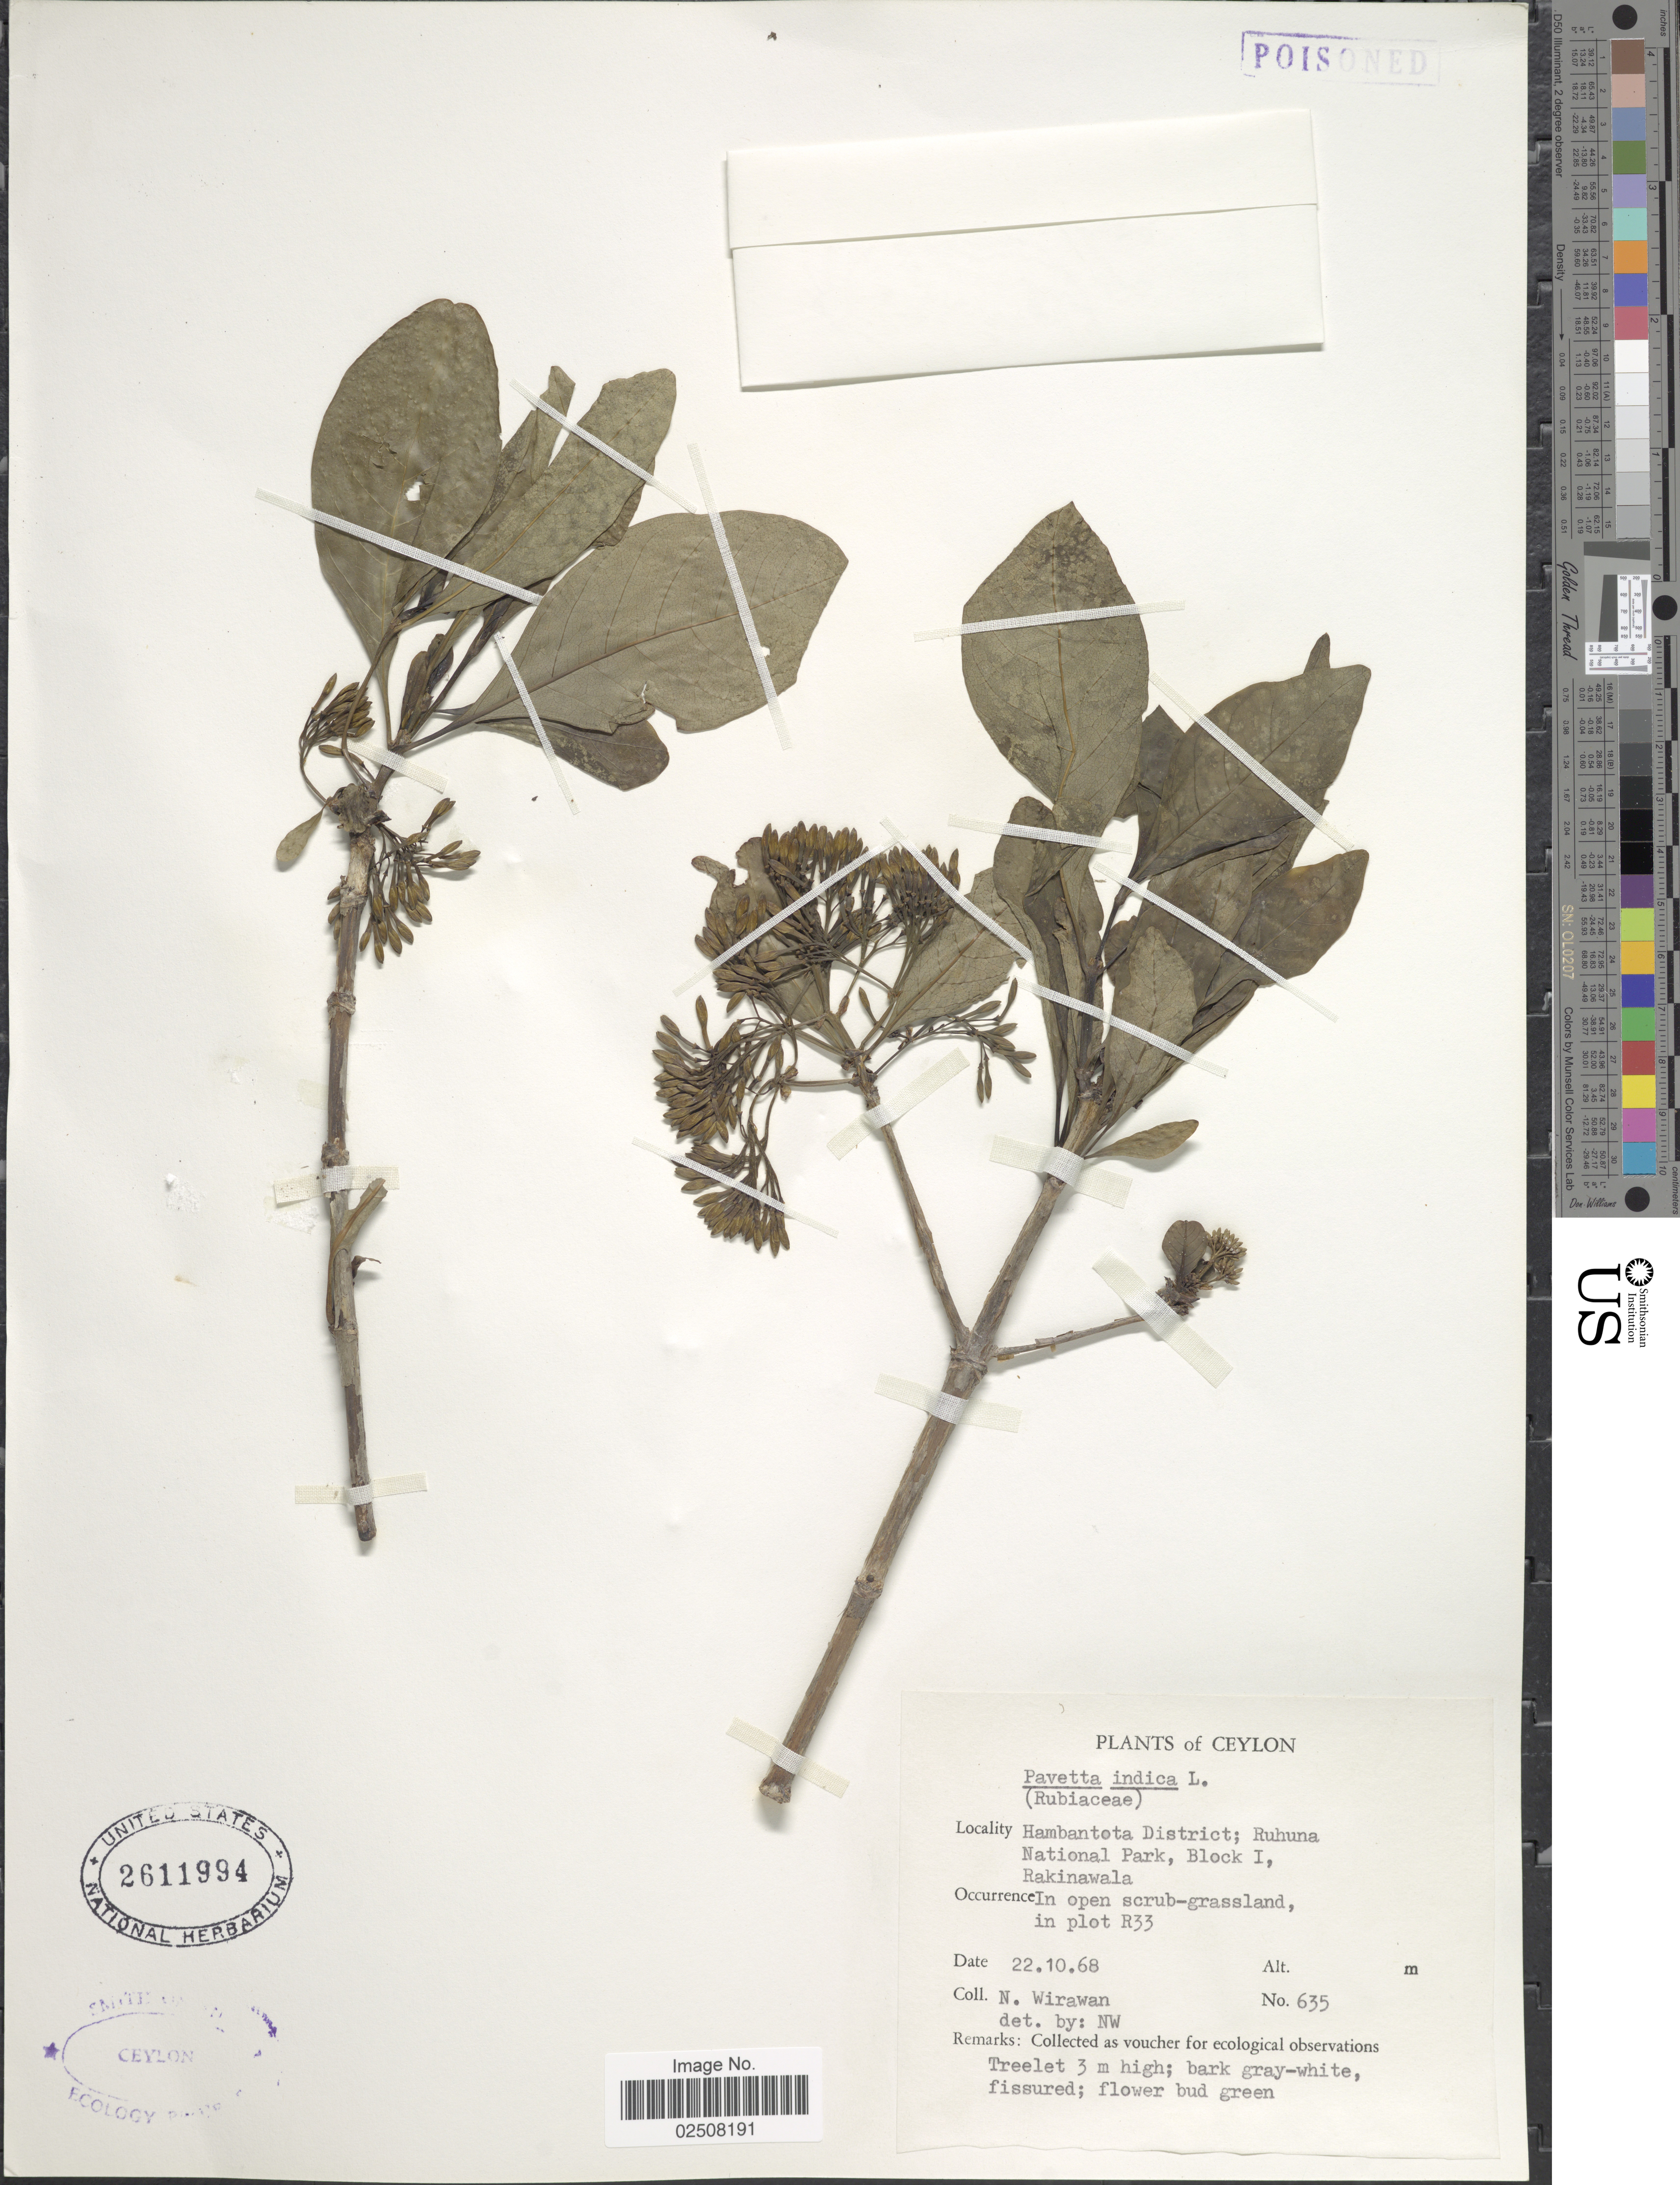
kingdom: Plantae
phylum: Tracheophyta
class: Magnoliopsida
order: Gentianales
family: Rubiaceae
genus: Pavetta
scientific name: Pavetta indica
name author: L.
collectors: N. Wirawan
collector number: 635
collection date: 1968-10-22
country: Sri Lanka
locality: Ceylon, Hambantota District; Ruhuna National Park, Block I, Rakinawala, in open scrub-grassland, in plot R33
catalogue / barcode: US 2611994